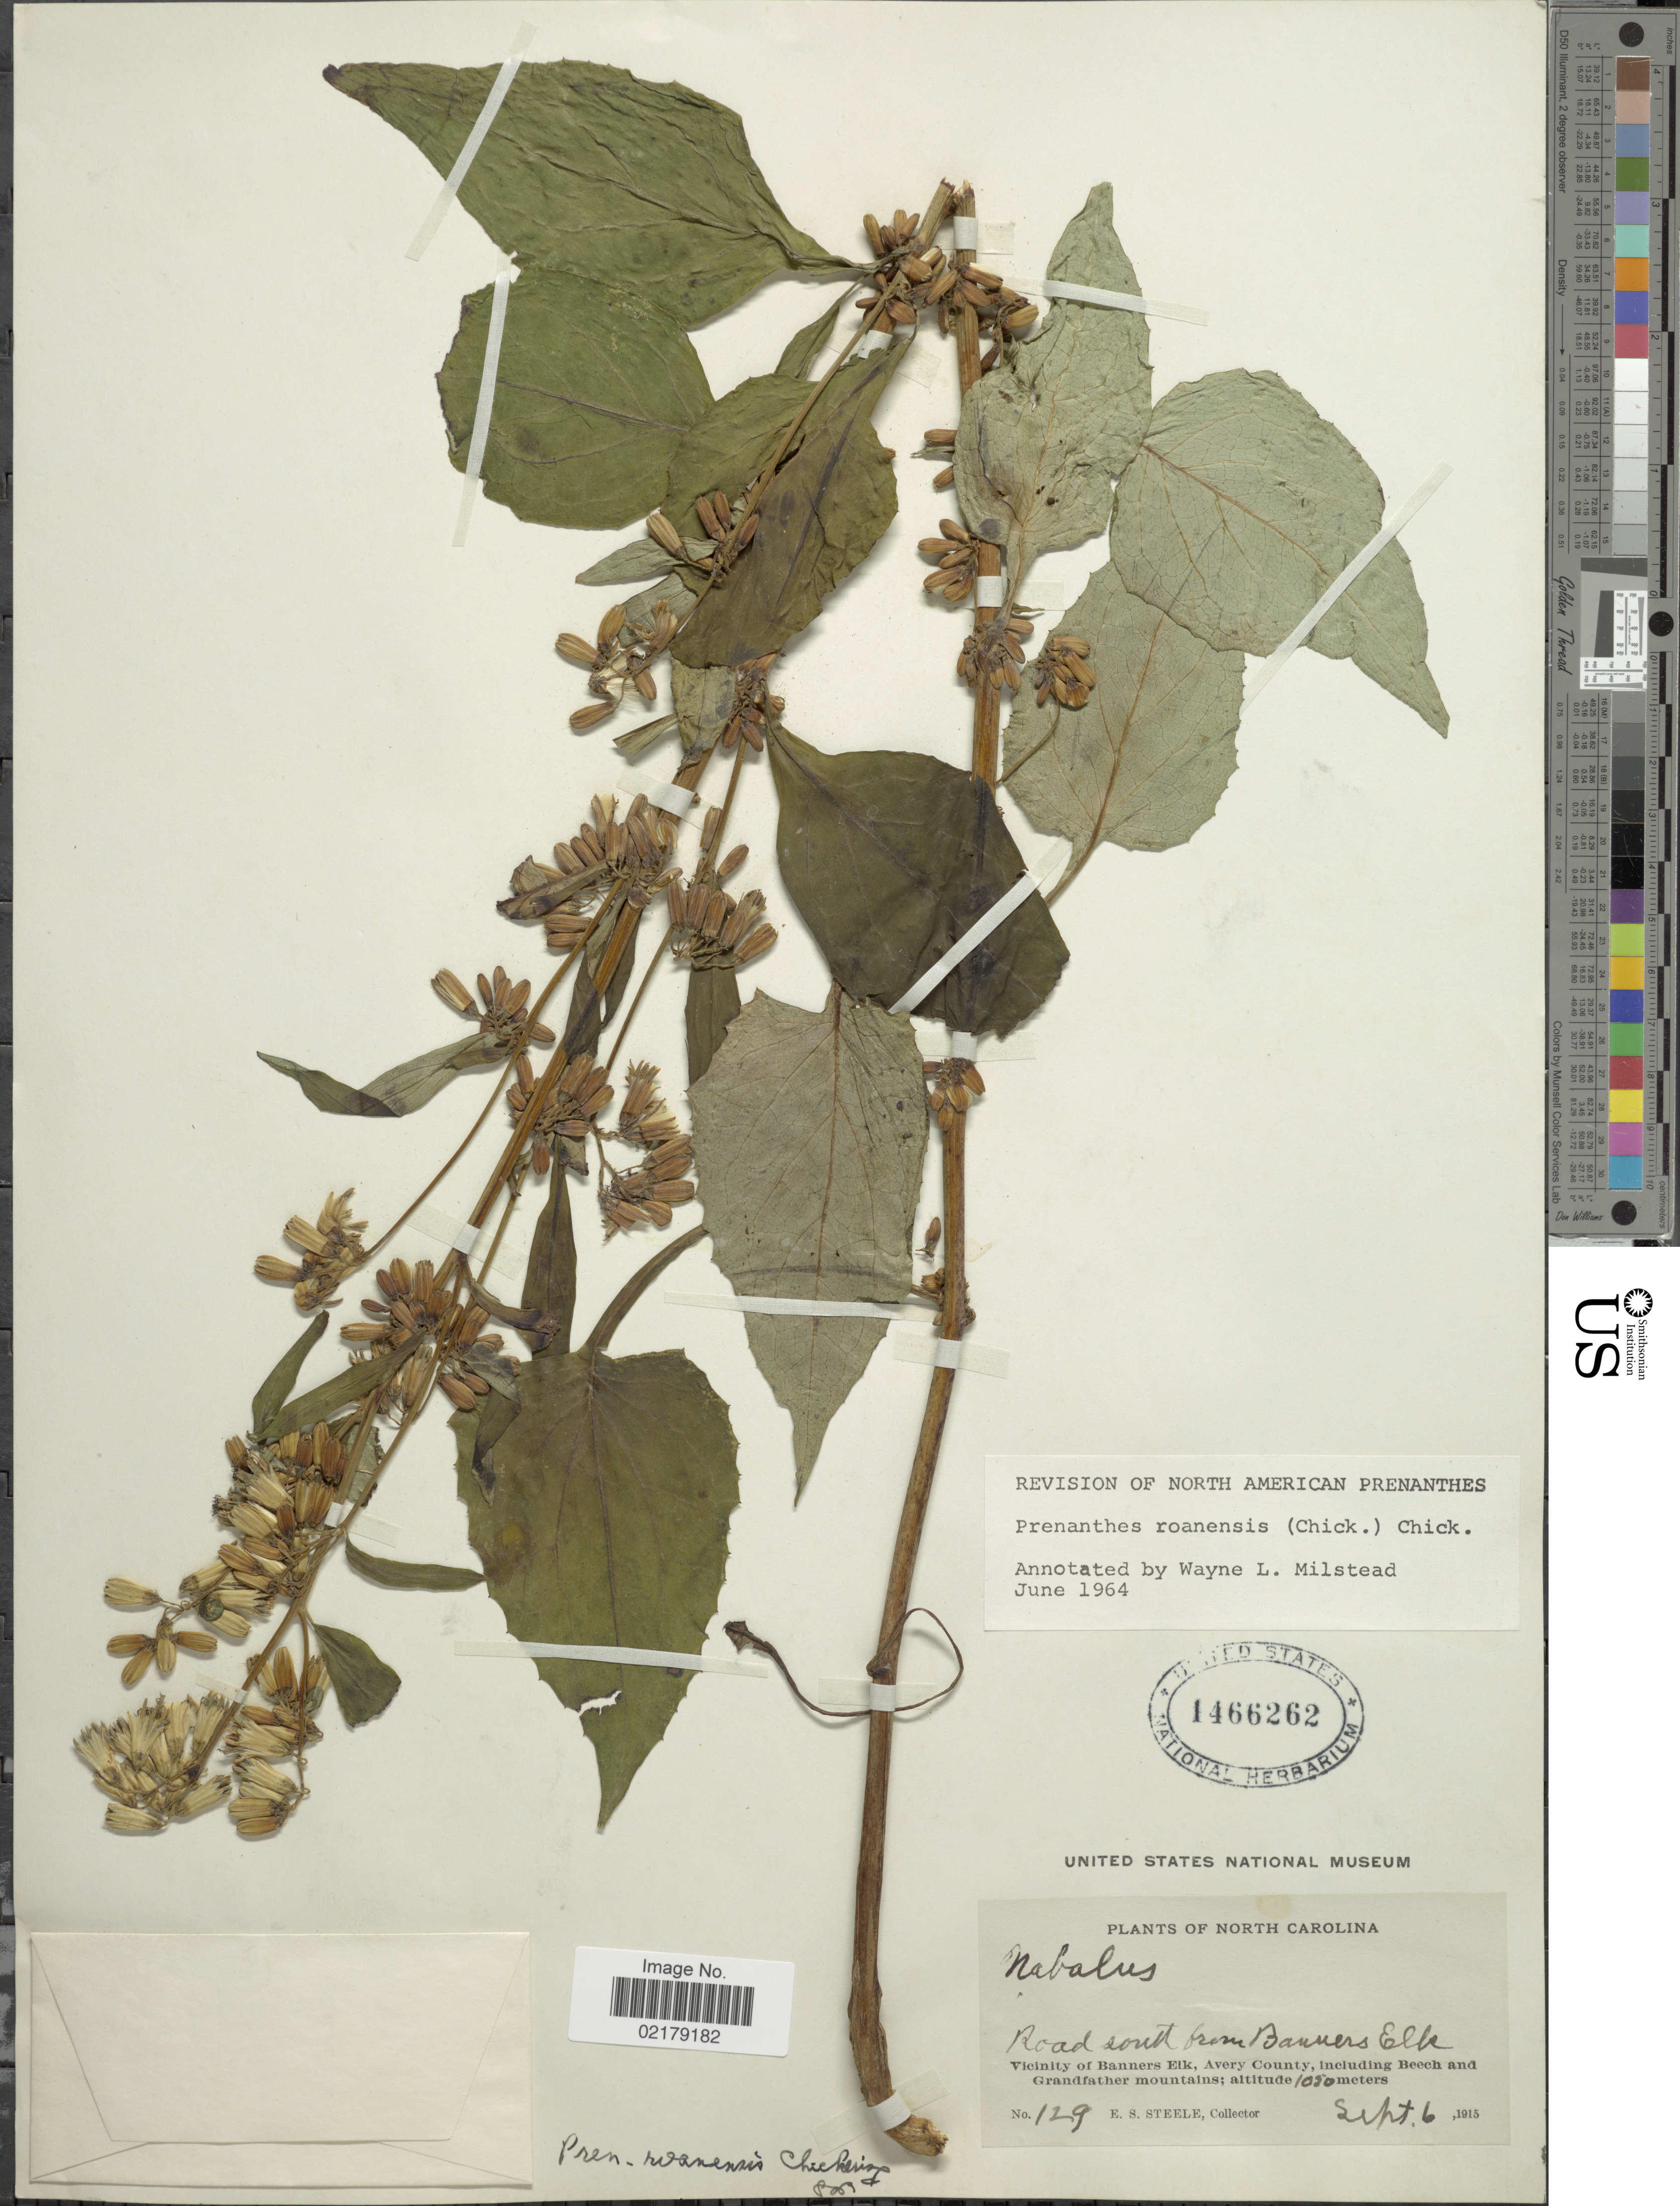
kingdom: Plantae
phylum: Tracheophyta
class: Magnoliopsida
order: Asterales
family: Asteraceae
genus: Nabalus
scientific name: Nabalus roanensis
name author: Chickering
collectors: E. Steele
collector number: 129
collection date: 1915-09-06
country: United States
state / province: North Carolina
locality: Road south from Banners Elk, Vicinity of Banners Elk, avery County, including Beech and Grandfather mountains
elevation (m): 1050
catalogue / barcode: US 1466262